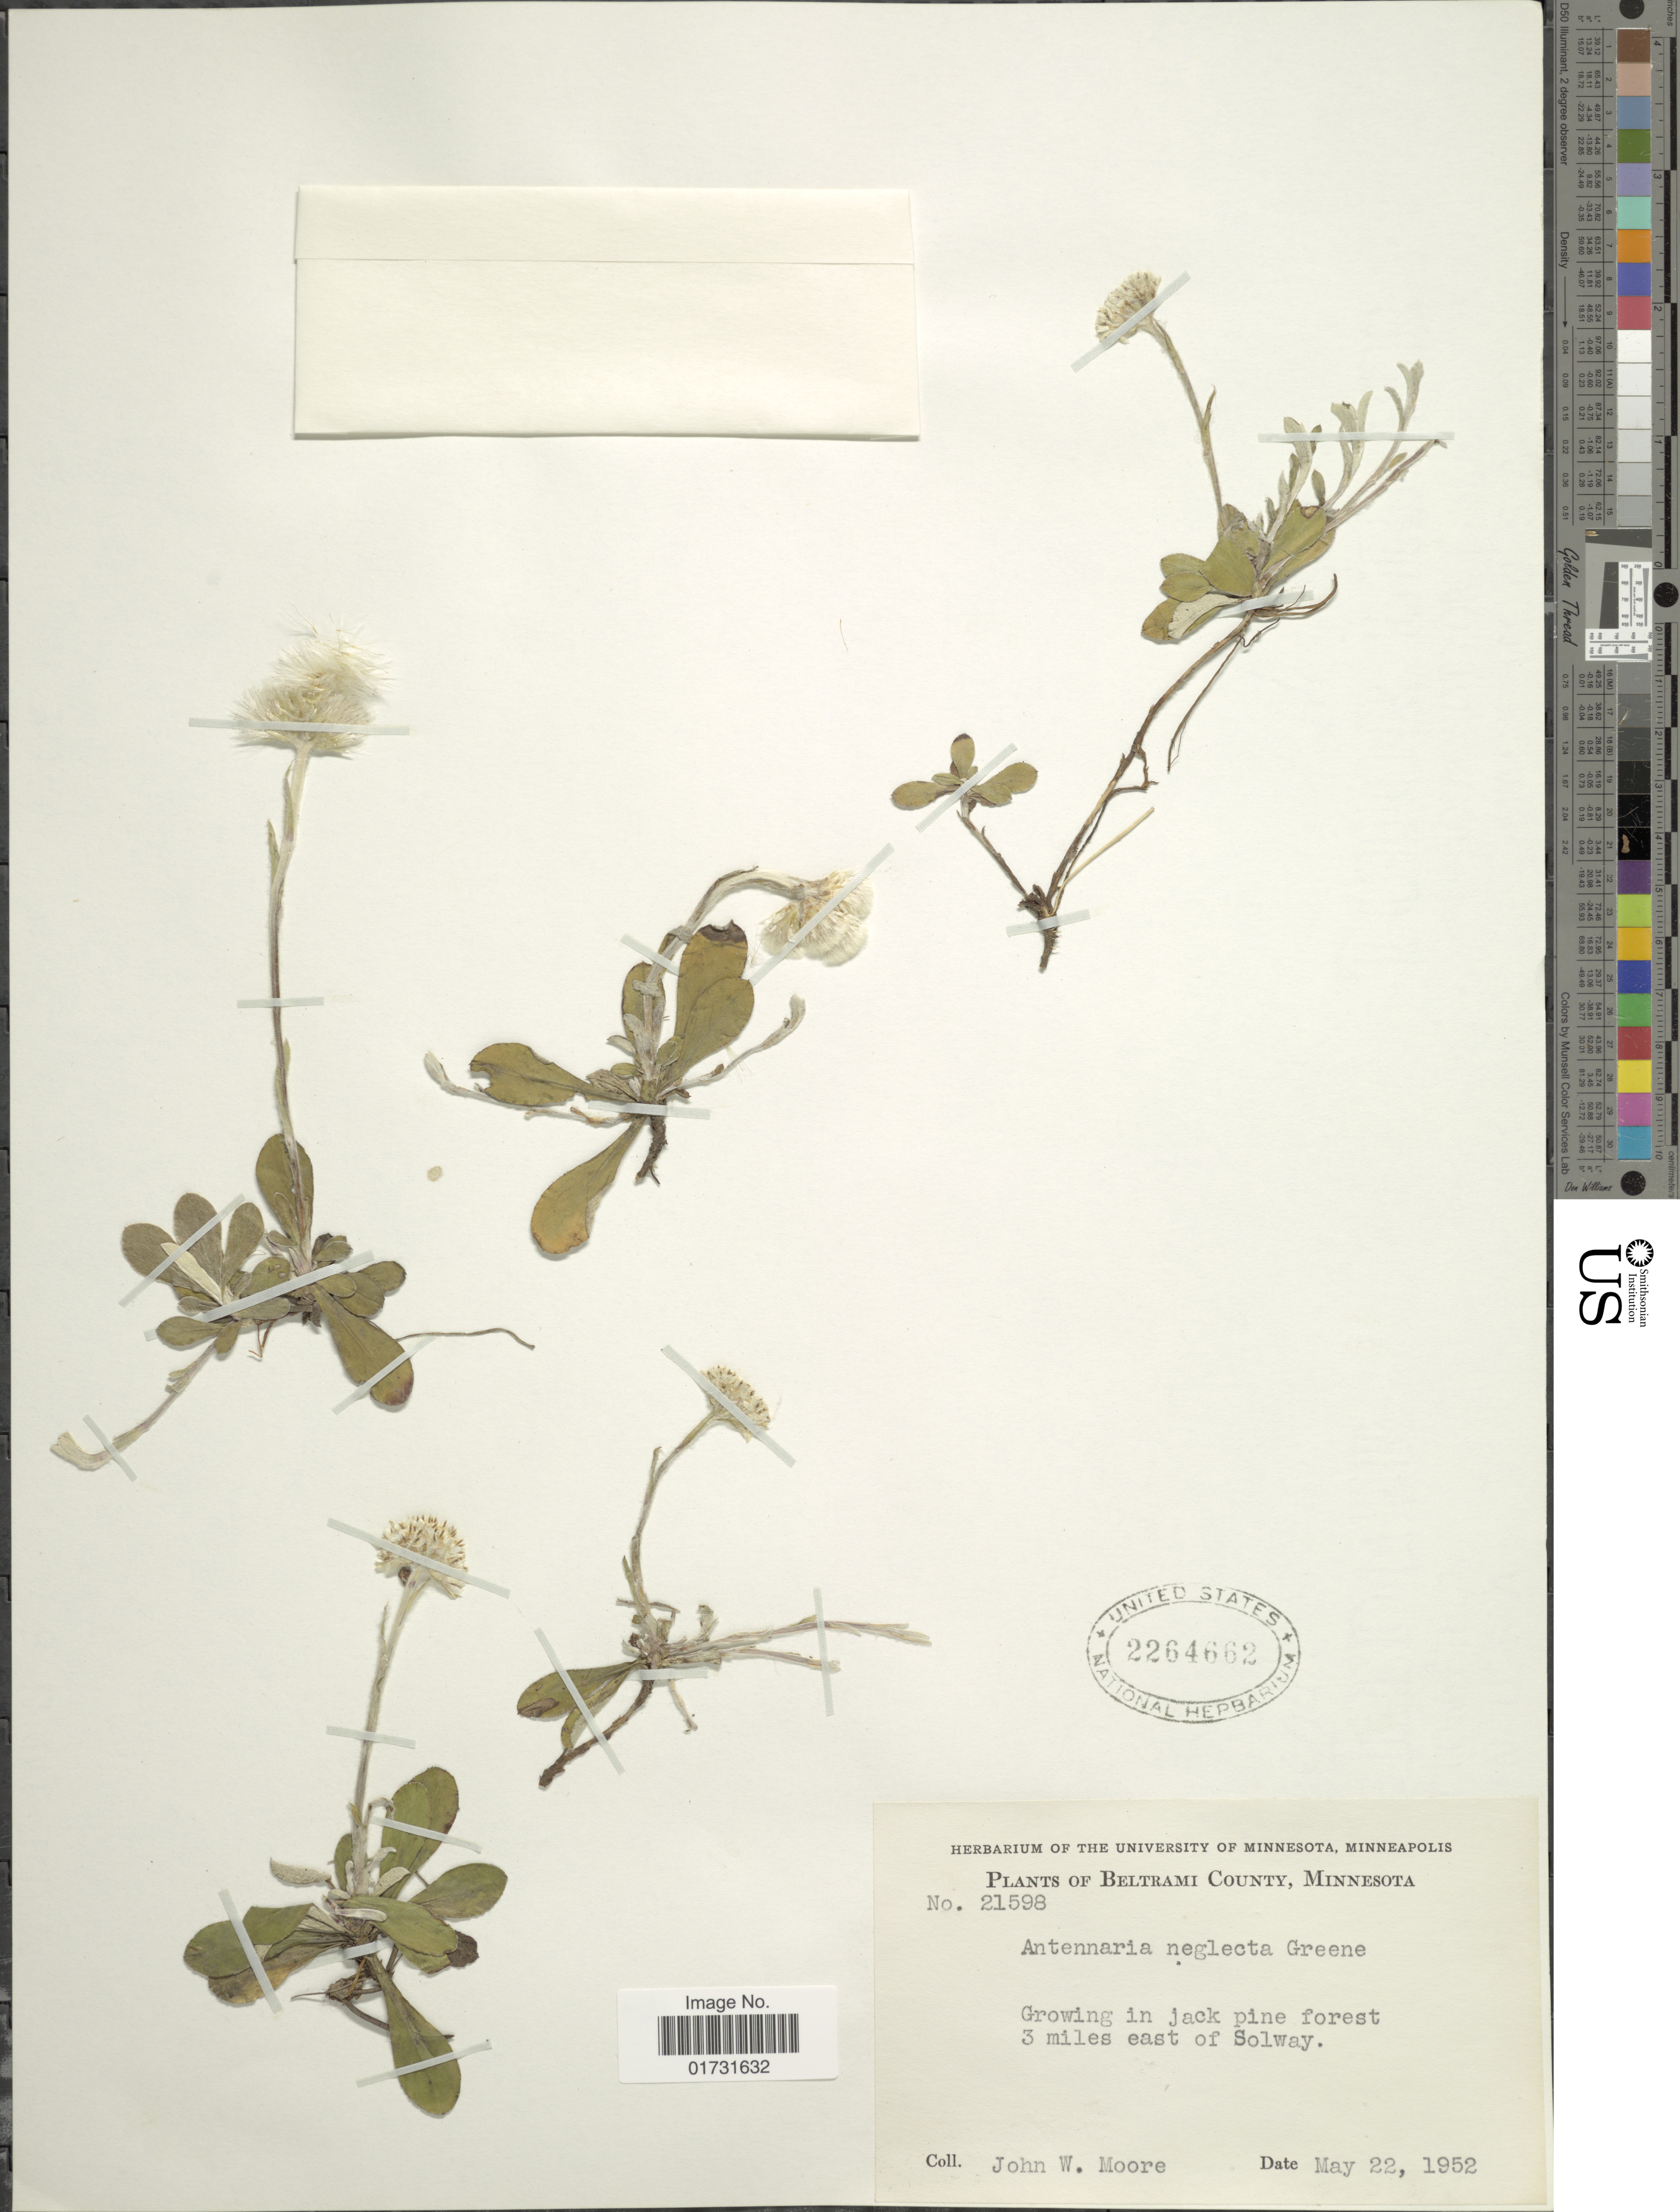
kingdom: Plantae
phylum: Tracheophyta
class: Magnoliopsida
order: Asterales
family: Asteraceae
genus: Antennaria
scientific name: Antennaria neglecta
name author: Greene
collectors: J. Moore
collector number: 21598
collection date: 1952-05-22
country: United States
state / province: Minnesota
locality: Beltrami County. 3 miles east of Solway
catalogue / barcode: US 2264662